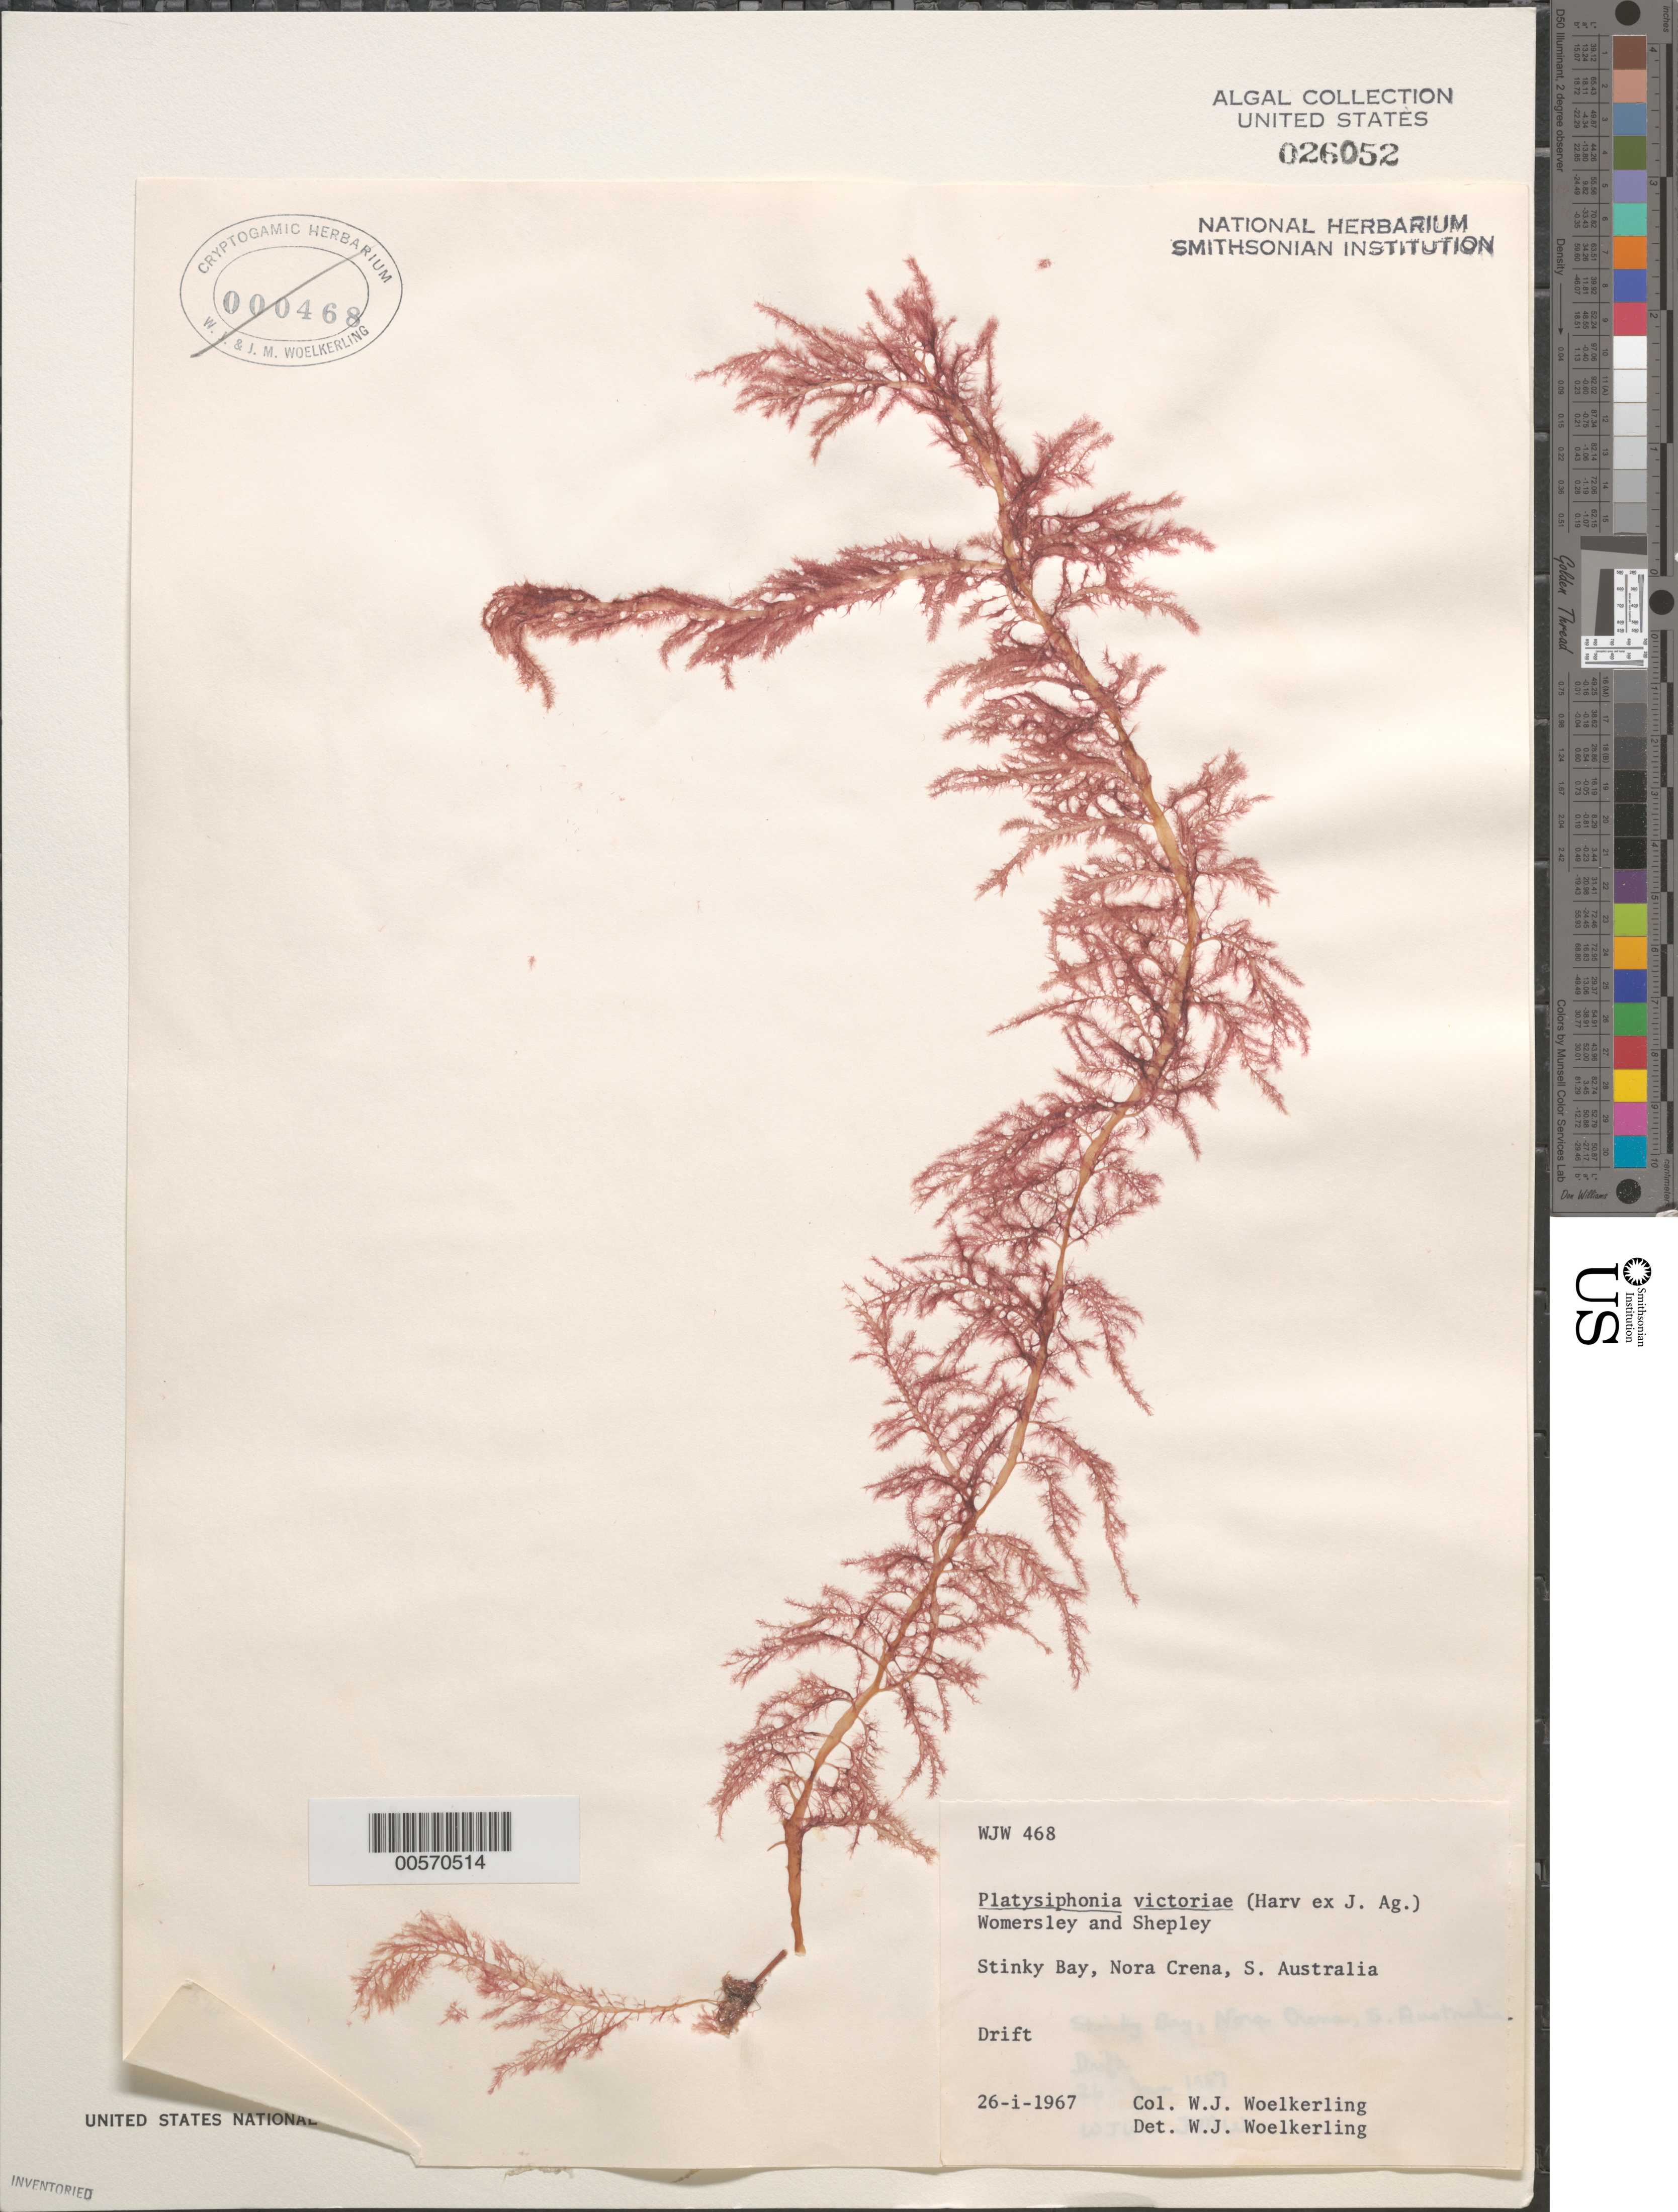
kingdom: Plantae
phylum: Rhodophyta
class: Florideophyceae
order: Ceramiales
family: Sarcomeniaceae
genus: Platysiphonia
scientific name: Platysiphonia victoriae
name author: (Harv. ex J. Agardh) Womersley & Shepley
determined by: Woelkerling, W. J.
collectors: W. Woelkerling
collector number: WJW 468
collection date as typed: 26 Jan 1967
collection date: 1967-01-26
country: Australia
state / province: South Australia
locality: Stinky bay, nora creina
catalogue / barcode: US 26052